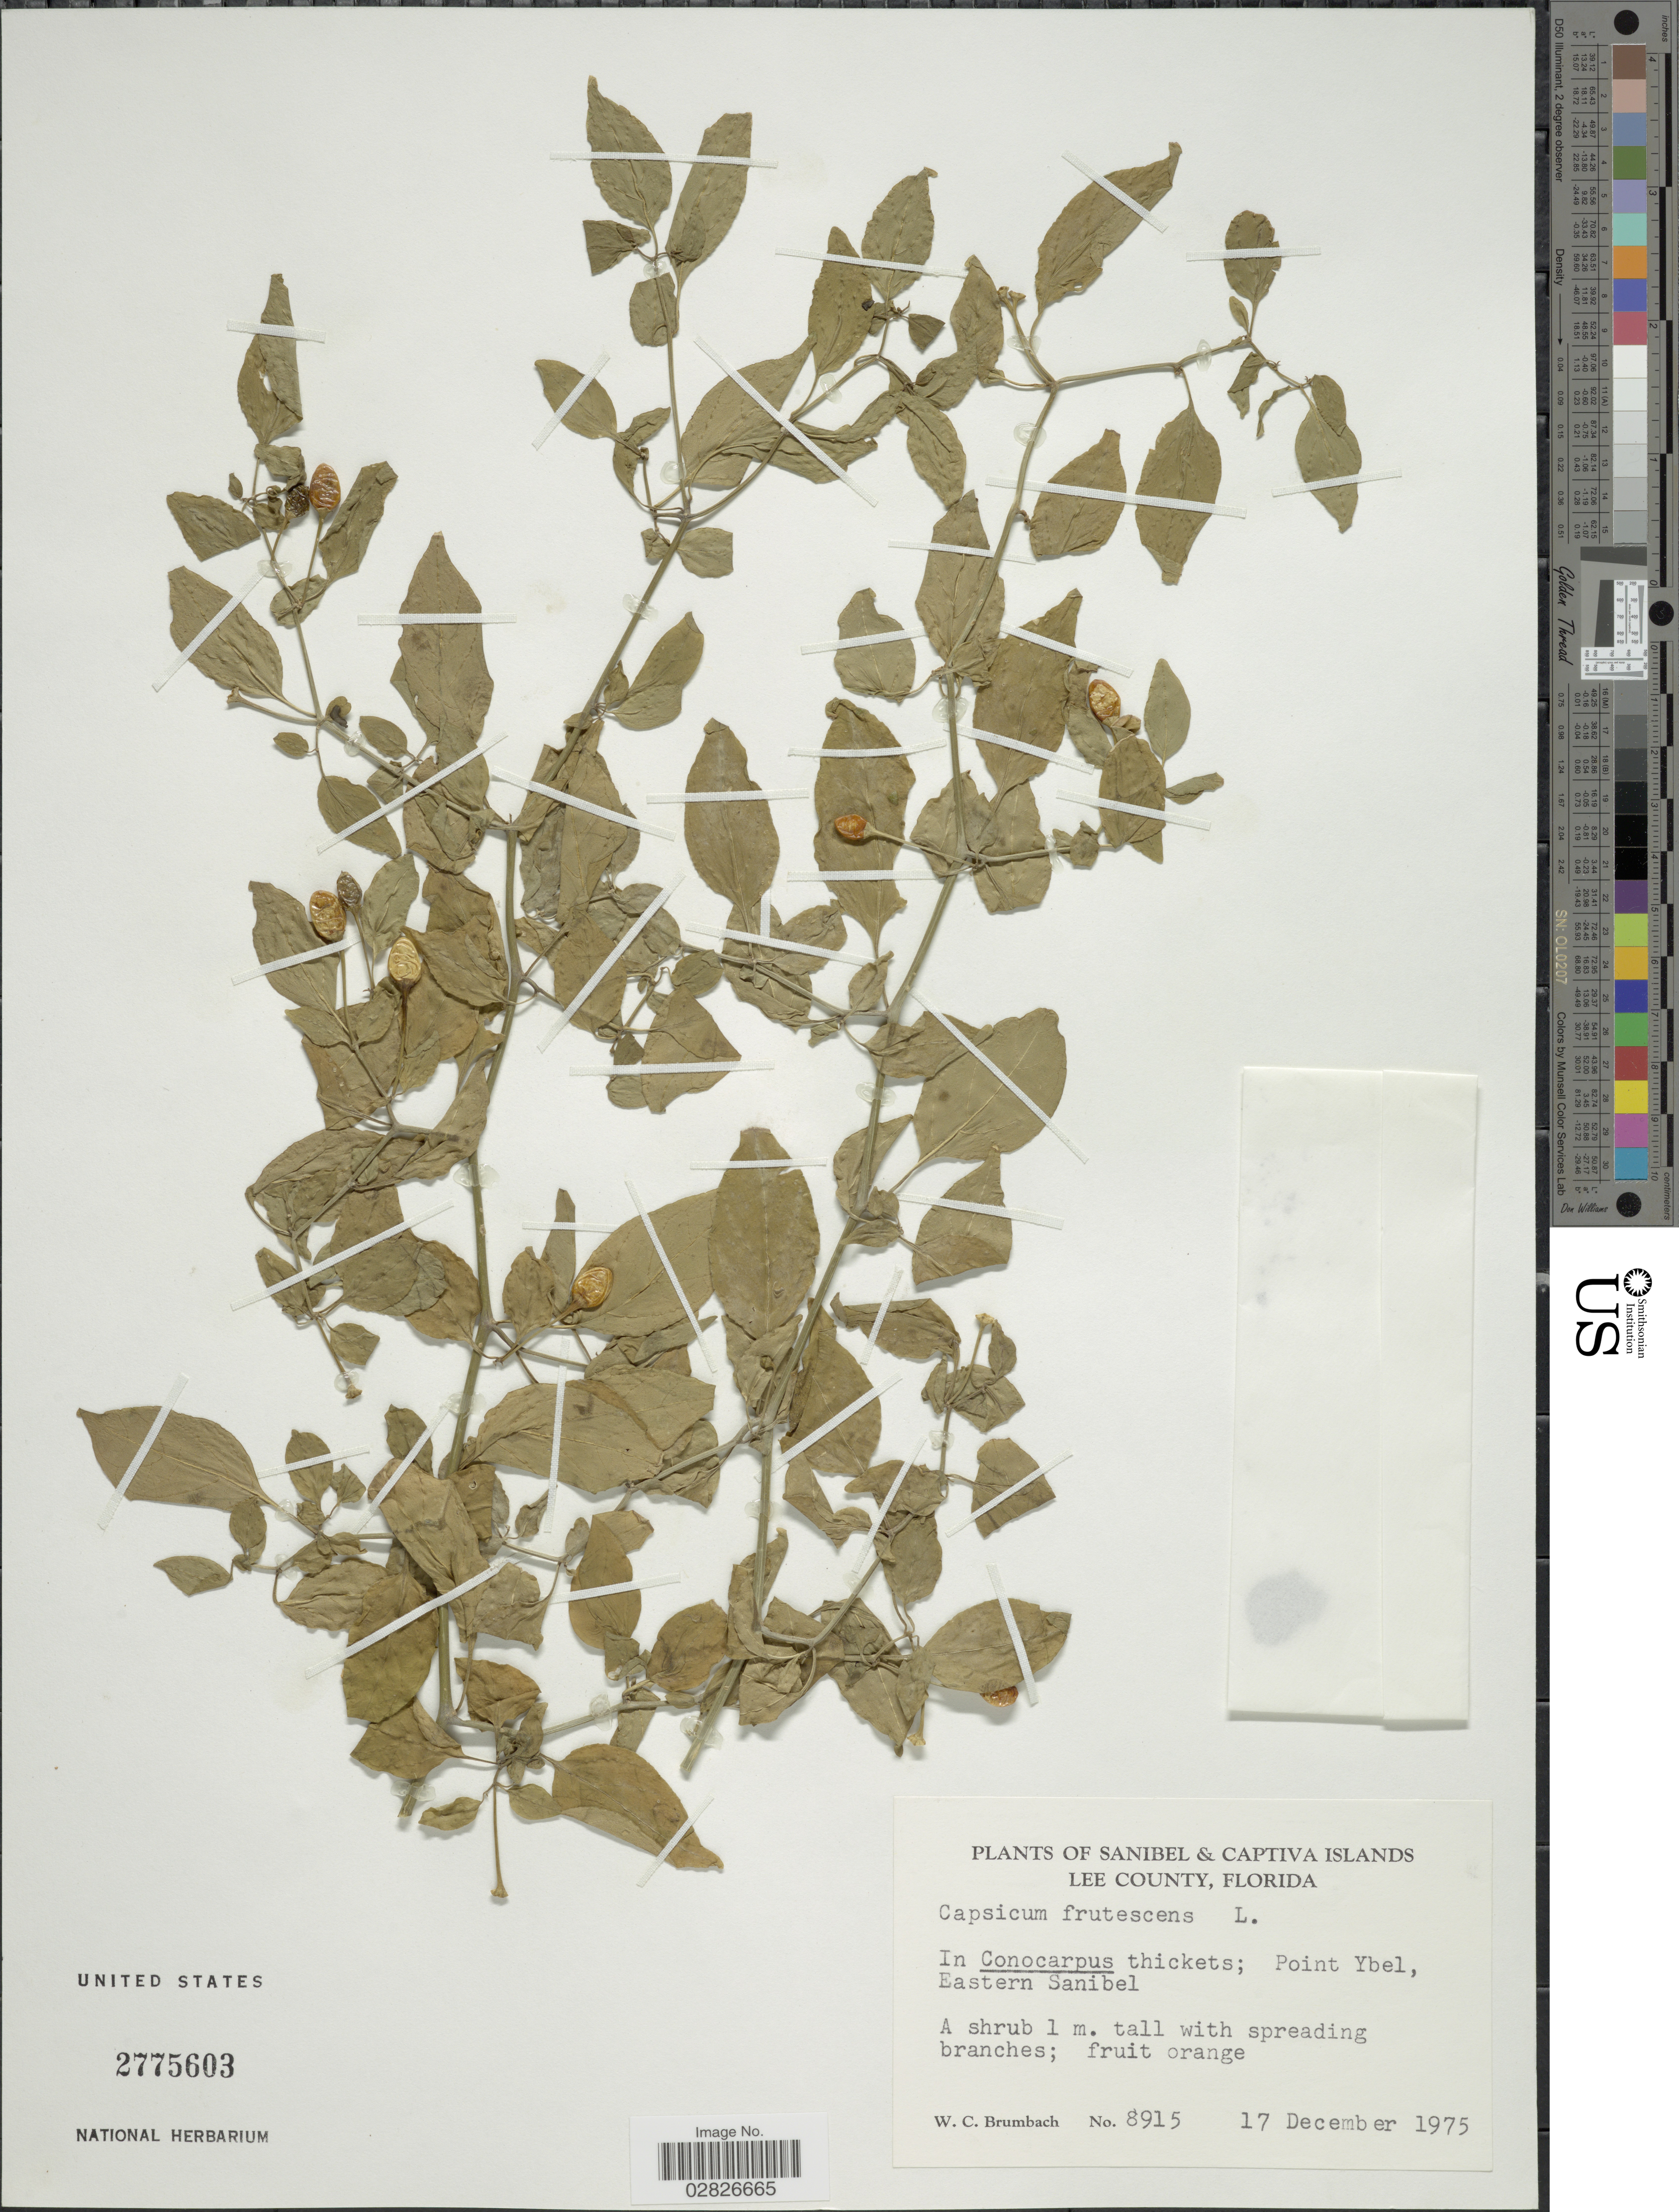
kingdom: Plantae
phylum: Tracheophyta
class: Magnoliopsida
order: Solanales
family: Solanaceae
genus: Capsicum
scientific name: Capsicum frutescens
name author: L.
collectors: W. C. Brumbach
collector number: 8915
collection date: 1975-12-17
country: United States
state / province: Florida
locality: Sanibel Island, Point Ybel, Eastern Sanibel.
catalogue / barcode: US 2775603